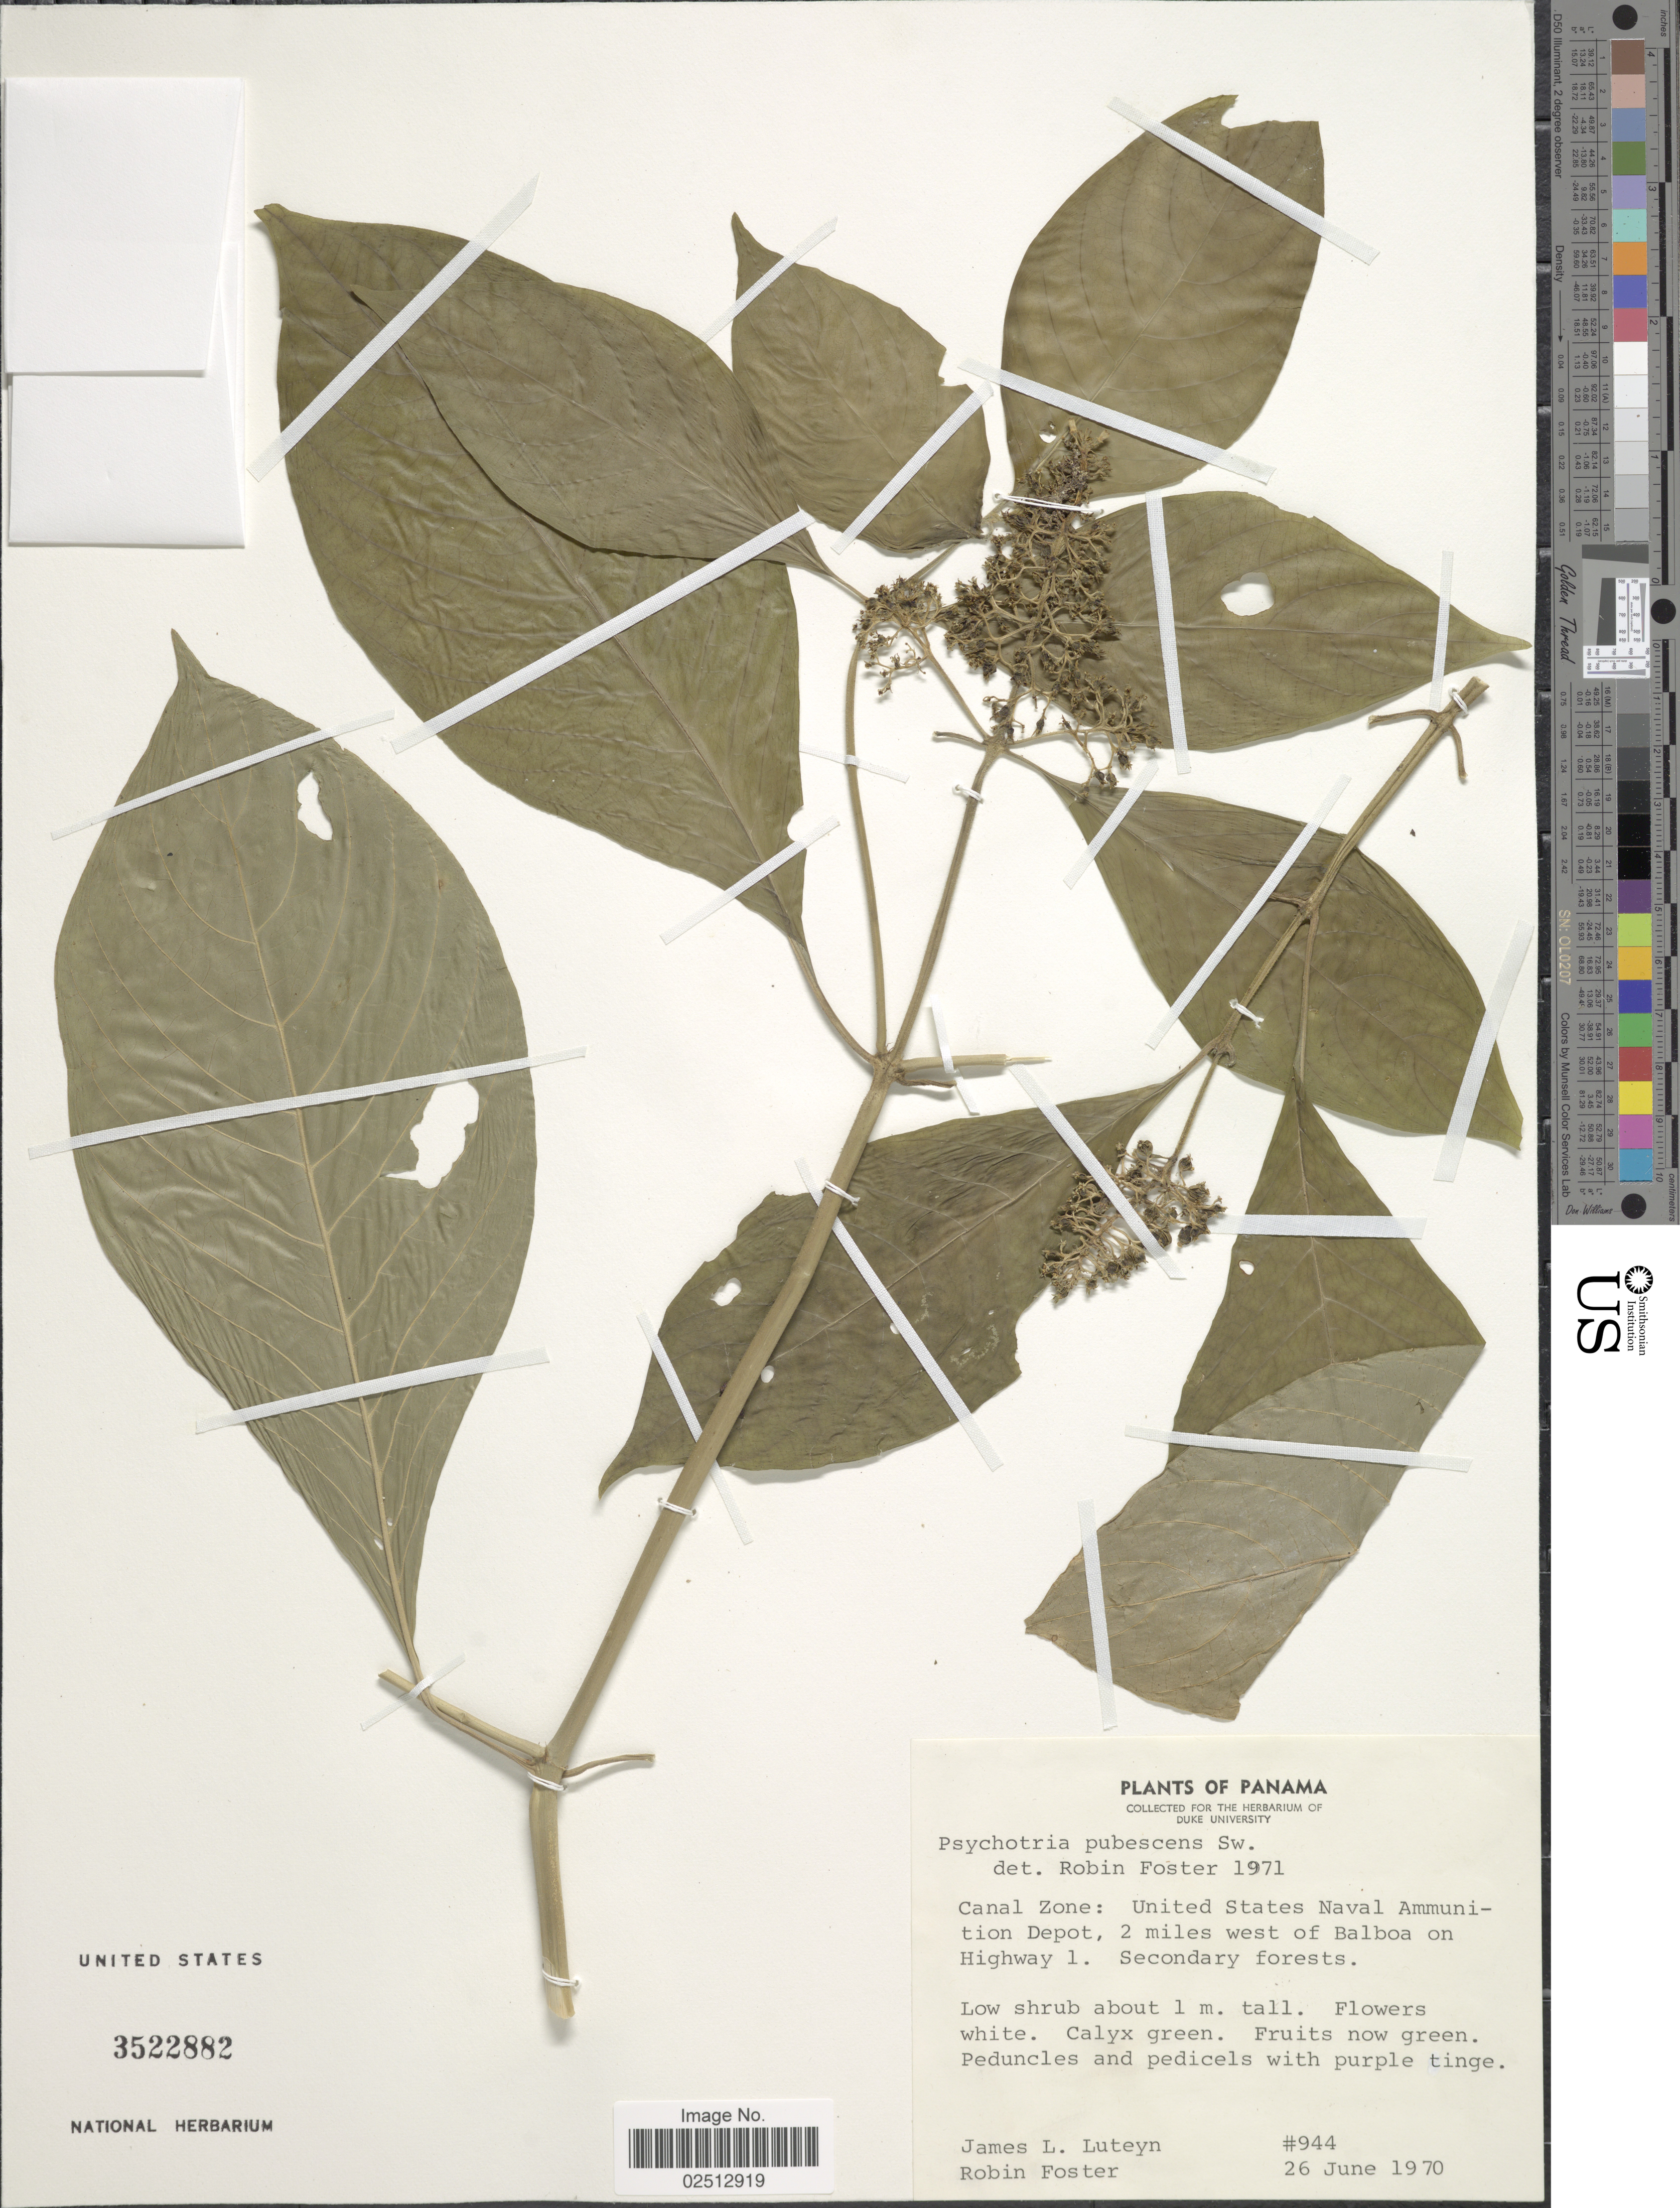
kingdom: Plantae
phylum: Tracheophyta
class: Magnoliopsida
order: Gentianales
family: Rubiaceae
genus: Psychotria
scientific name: Psychotria pubescens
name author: Sw.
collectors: J. L. Luteyn & R. B. Foster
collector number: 944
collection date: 1970-06-26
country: Panama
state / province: Colón / Panamá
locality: Canal Zone: United States Naval Ammunition Depot, 2 miles west of Balboa on Highway 1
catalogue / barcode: US 3522882